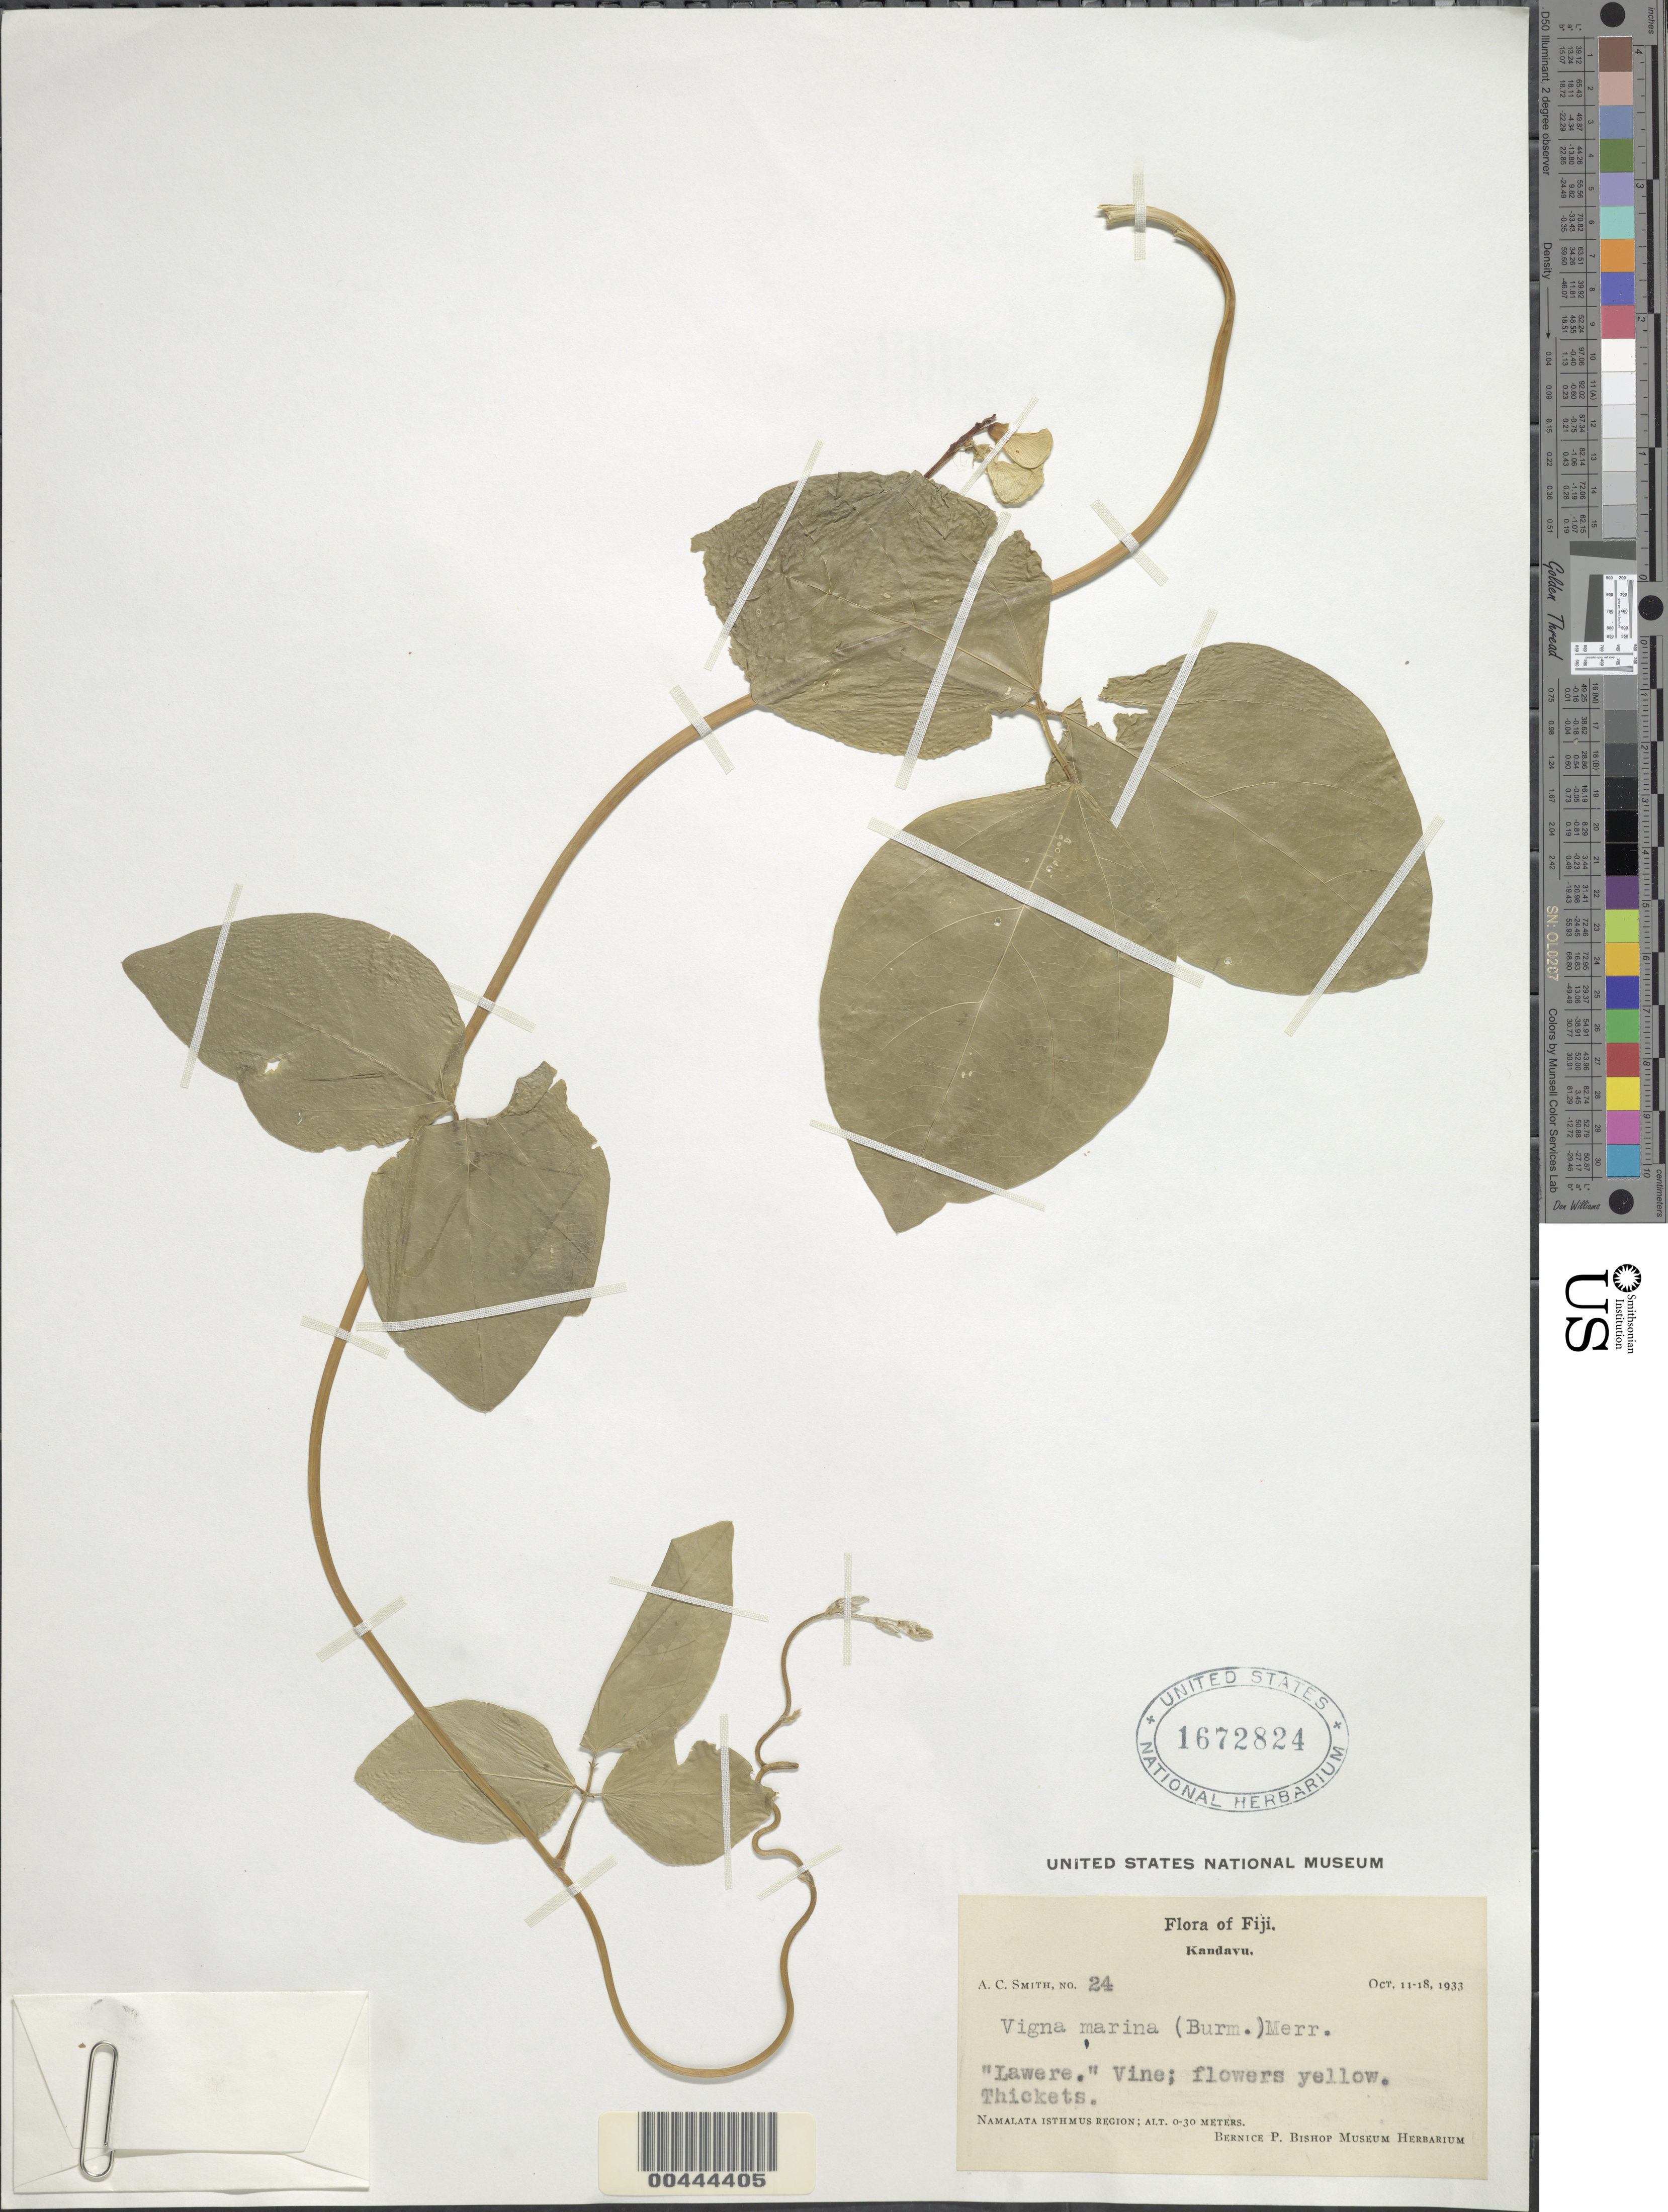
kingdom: Plantae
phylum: Tracheophyta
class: Magnoliopsida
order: Fabales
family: Fabaceae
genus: Vigna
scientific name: Vigna marina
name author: (Burm.) Merr.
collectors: A. C. Smith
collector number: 24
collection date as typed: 11 Oct 1933 to 18 Oct 1933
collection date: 1933-10-11/1933-10-18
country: Fiji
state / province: Eastern Division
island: Kadavu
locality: Namalata isthmus region. [kandavu i. = kadavu i.]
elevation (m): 0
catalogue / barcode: US 1672824